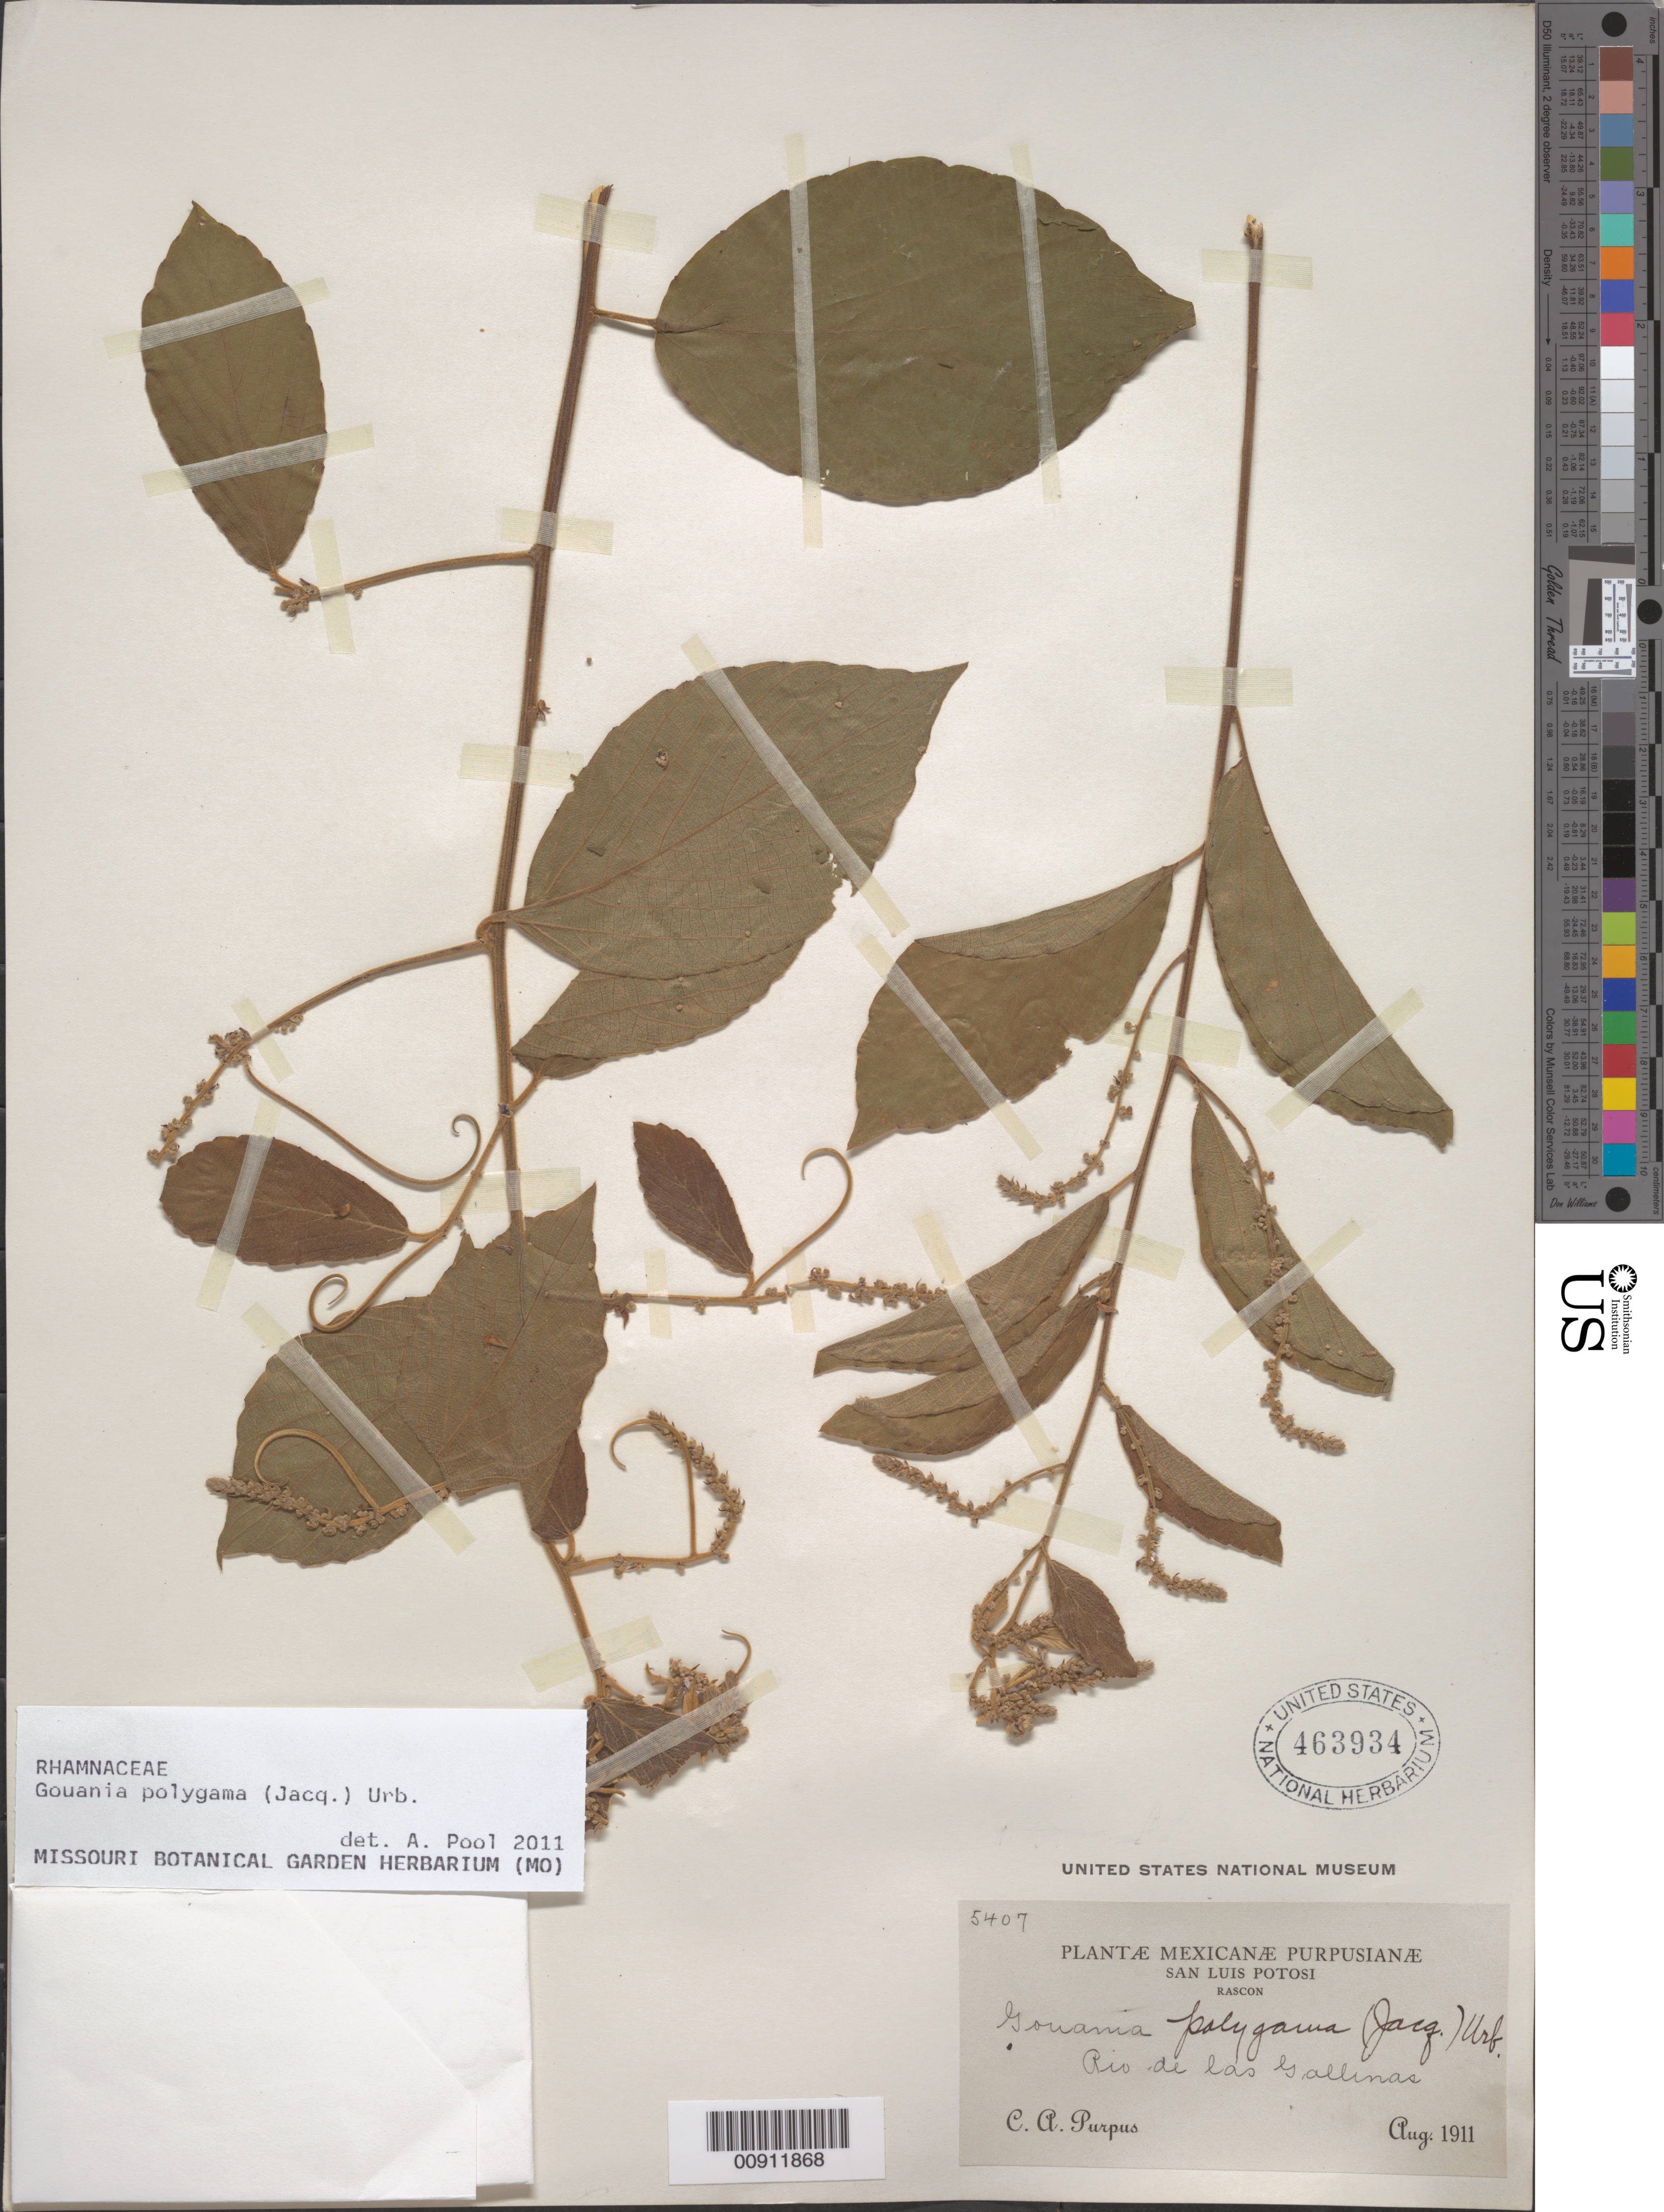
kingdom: Plantae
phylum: Tracheophyta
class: Magnoliopsida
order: Rosales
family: Rhamnaceae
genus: Gouania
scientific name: Gouania polygama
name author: (Jacq.) Urb.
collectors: C. A. Purpus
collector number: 5407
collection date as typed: Aug 1911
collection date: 1911-08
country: Mexico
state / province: San Luis Potosí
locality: Río de las Gallinas. Rascon, San Luis Potosí.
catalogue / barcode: US 463934